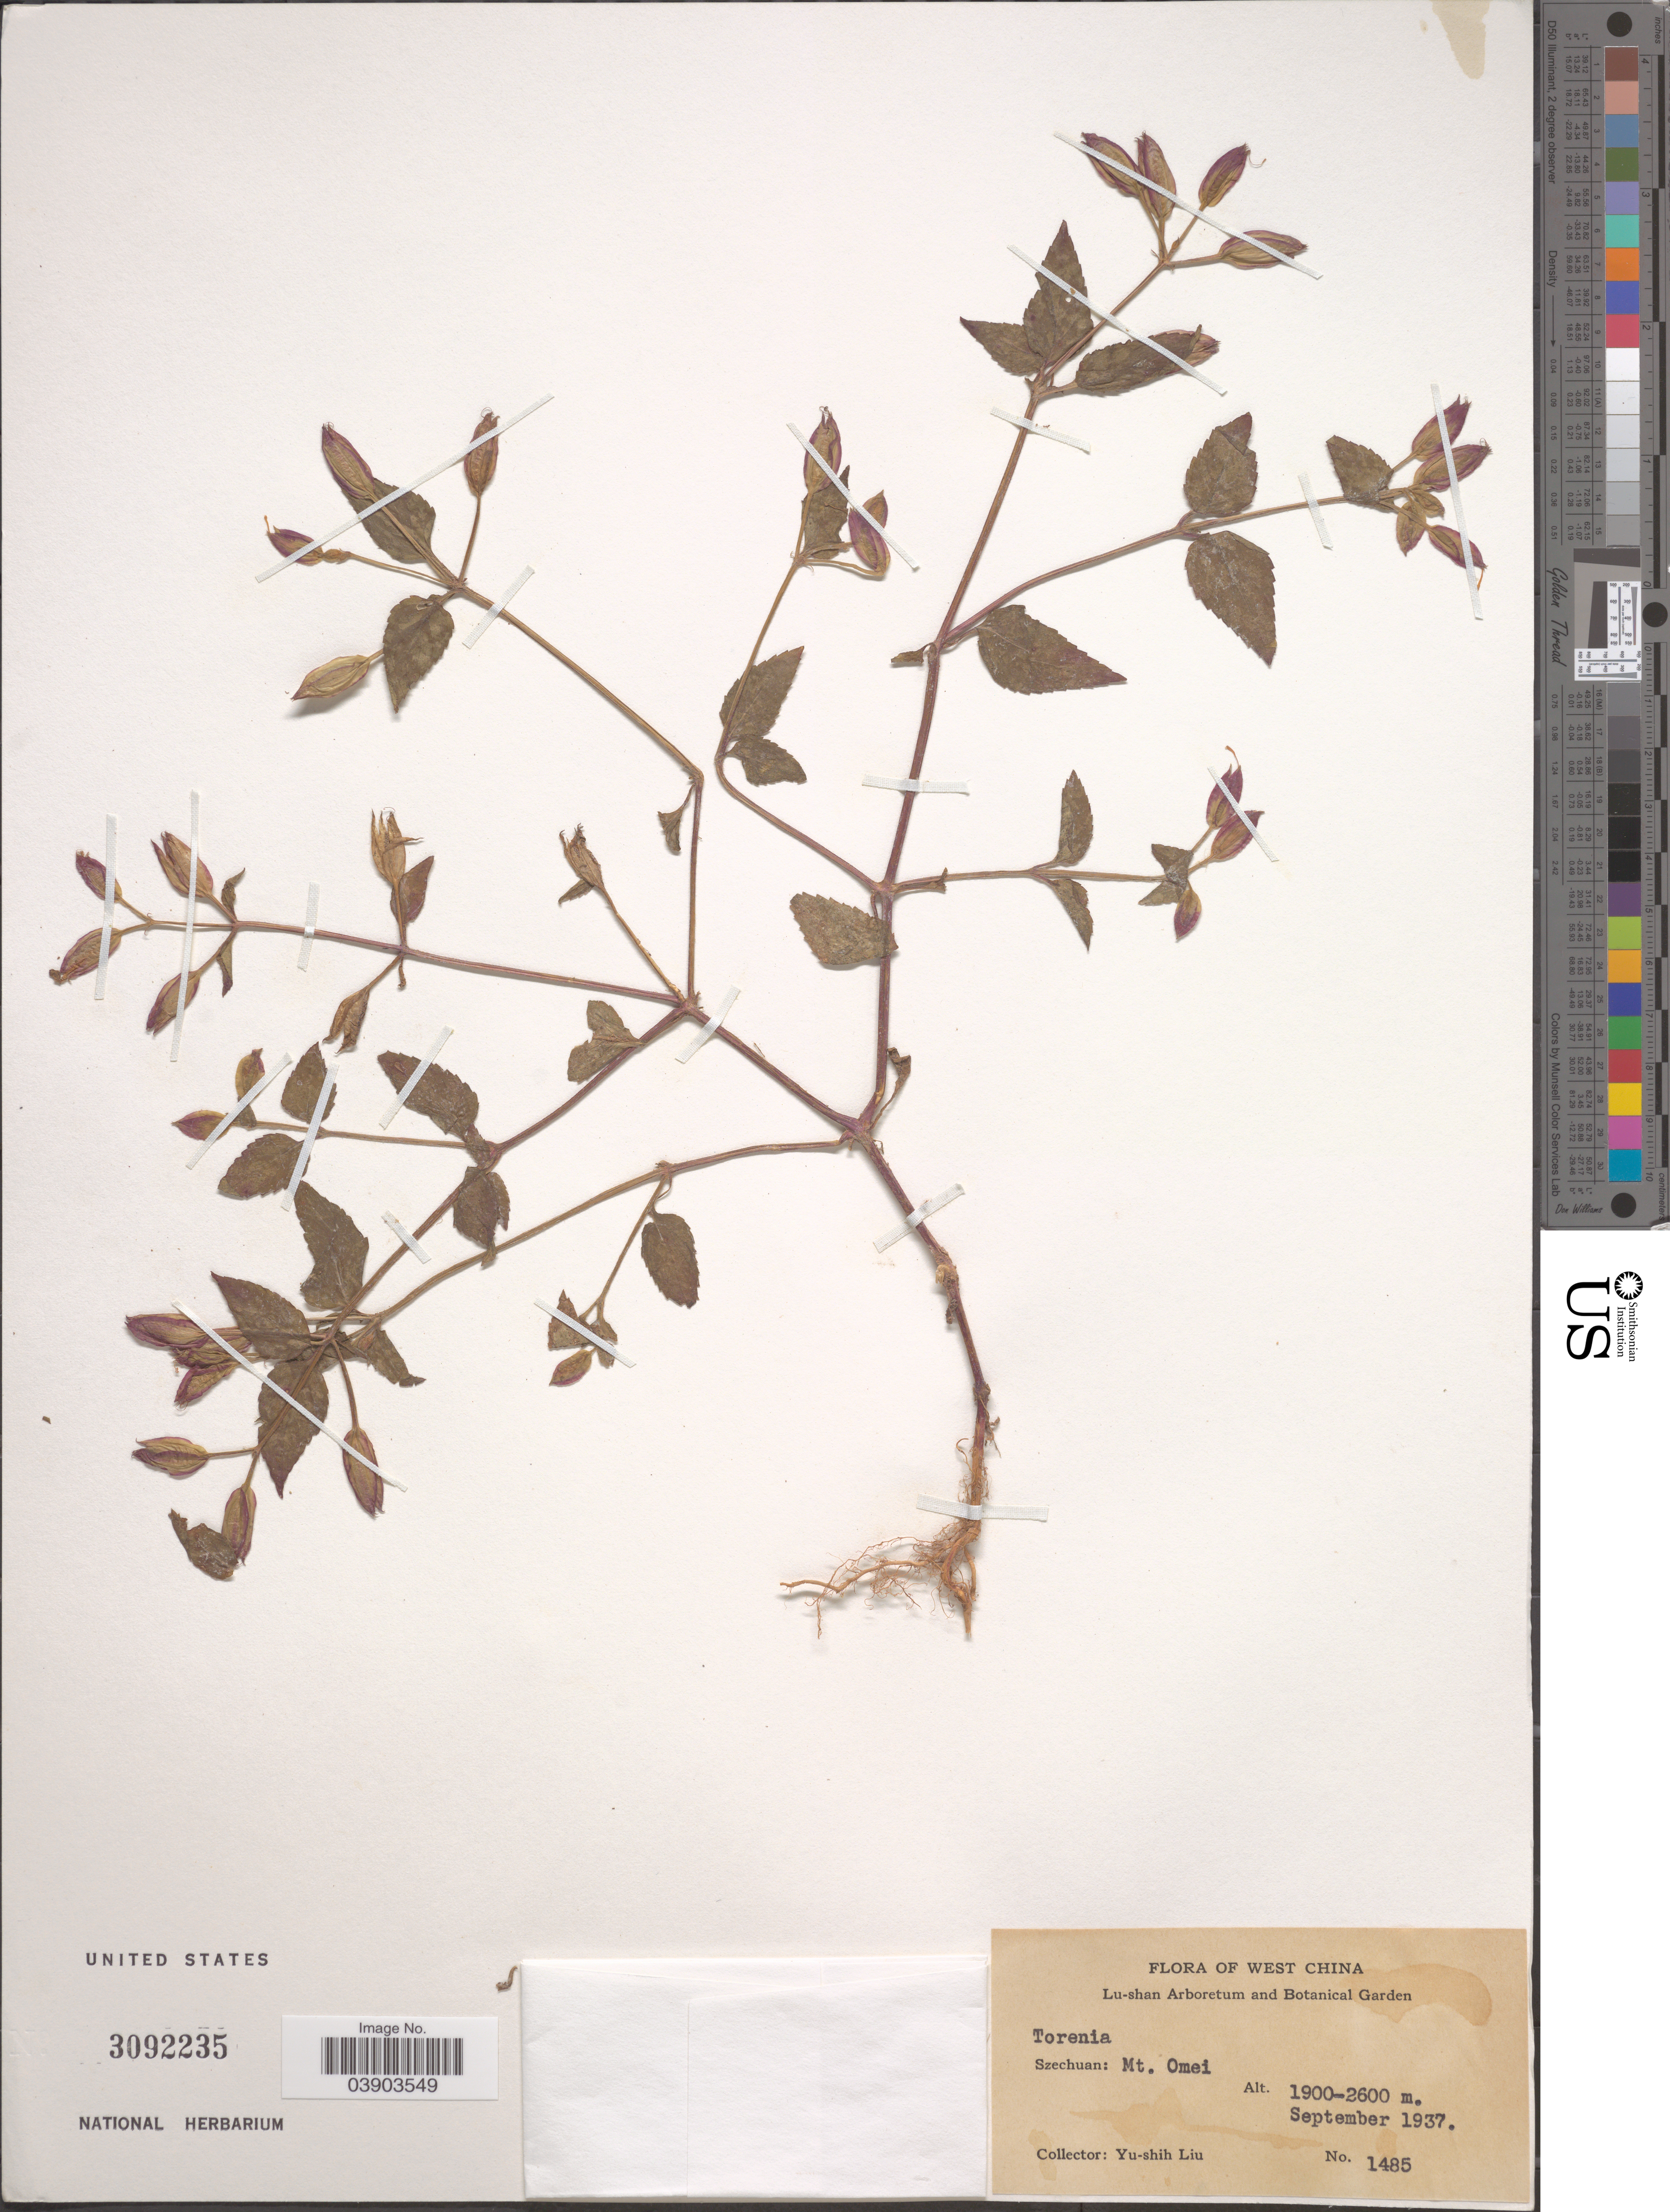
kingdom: Plantae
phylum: Tracheophyta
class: Magnoliopsida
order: Lamiales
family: Linderniaceae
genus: Torenia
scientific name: Torenia sp.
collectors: Y.-S. Liu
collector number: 1485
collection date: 1937-09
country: China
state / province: Sichuan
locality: West China. Szechuan: Mt. Omei.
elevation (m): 1900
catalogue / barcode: US 3092235